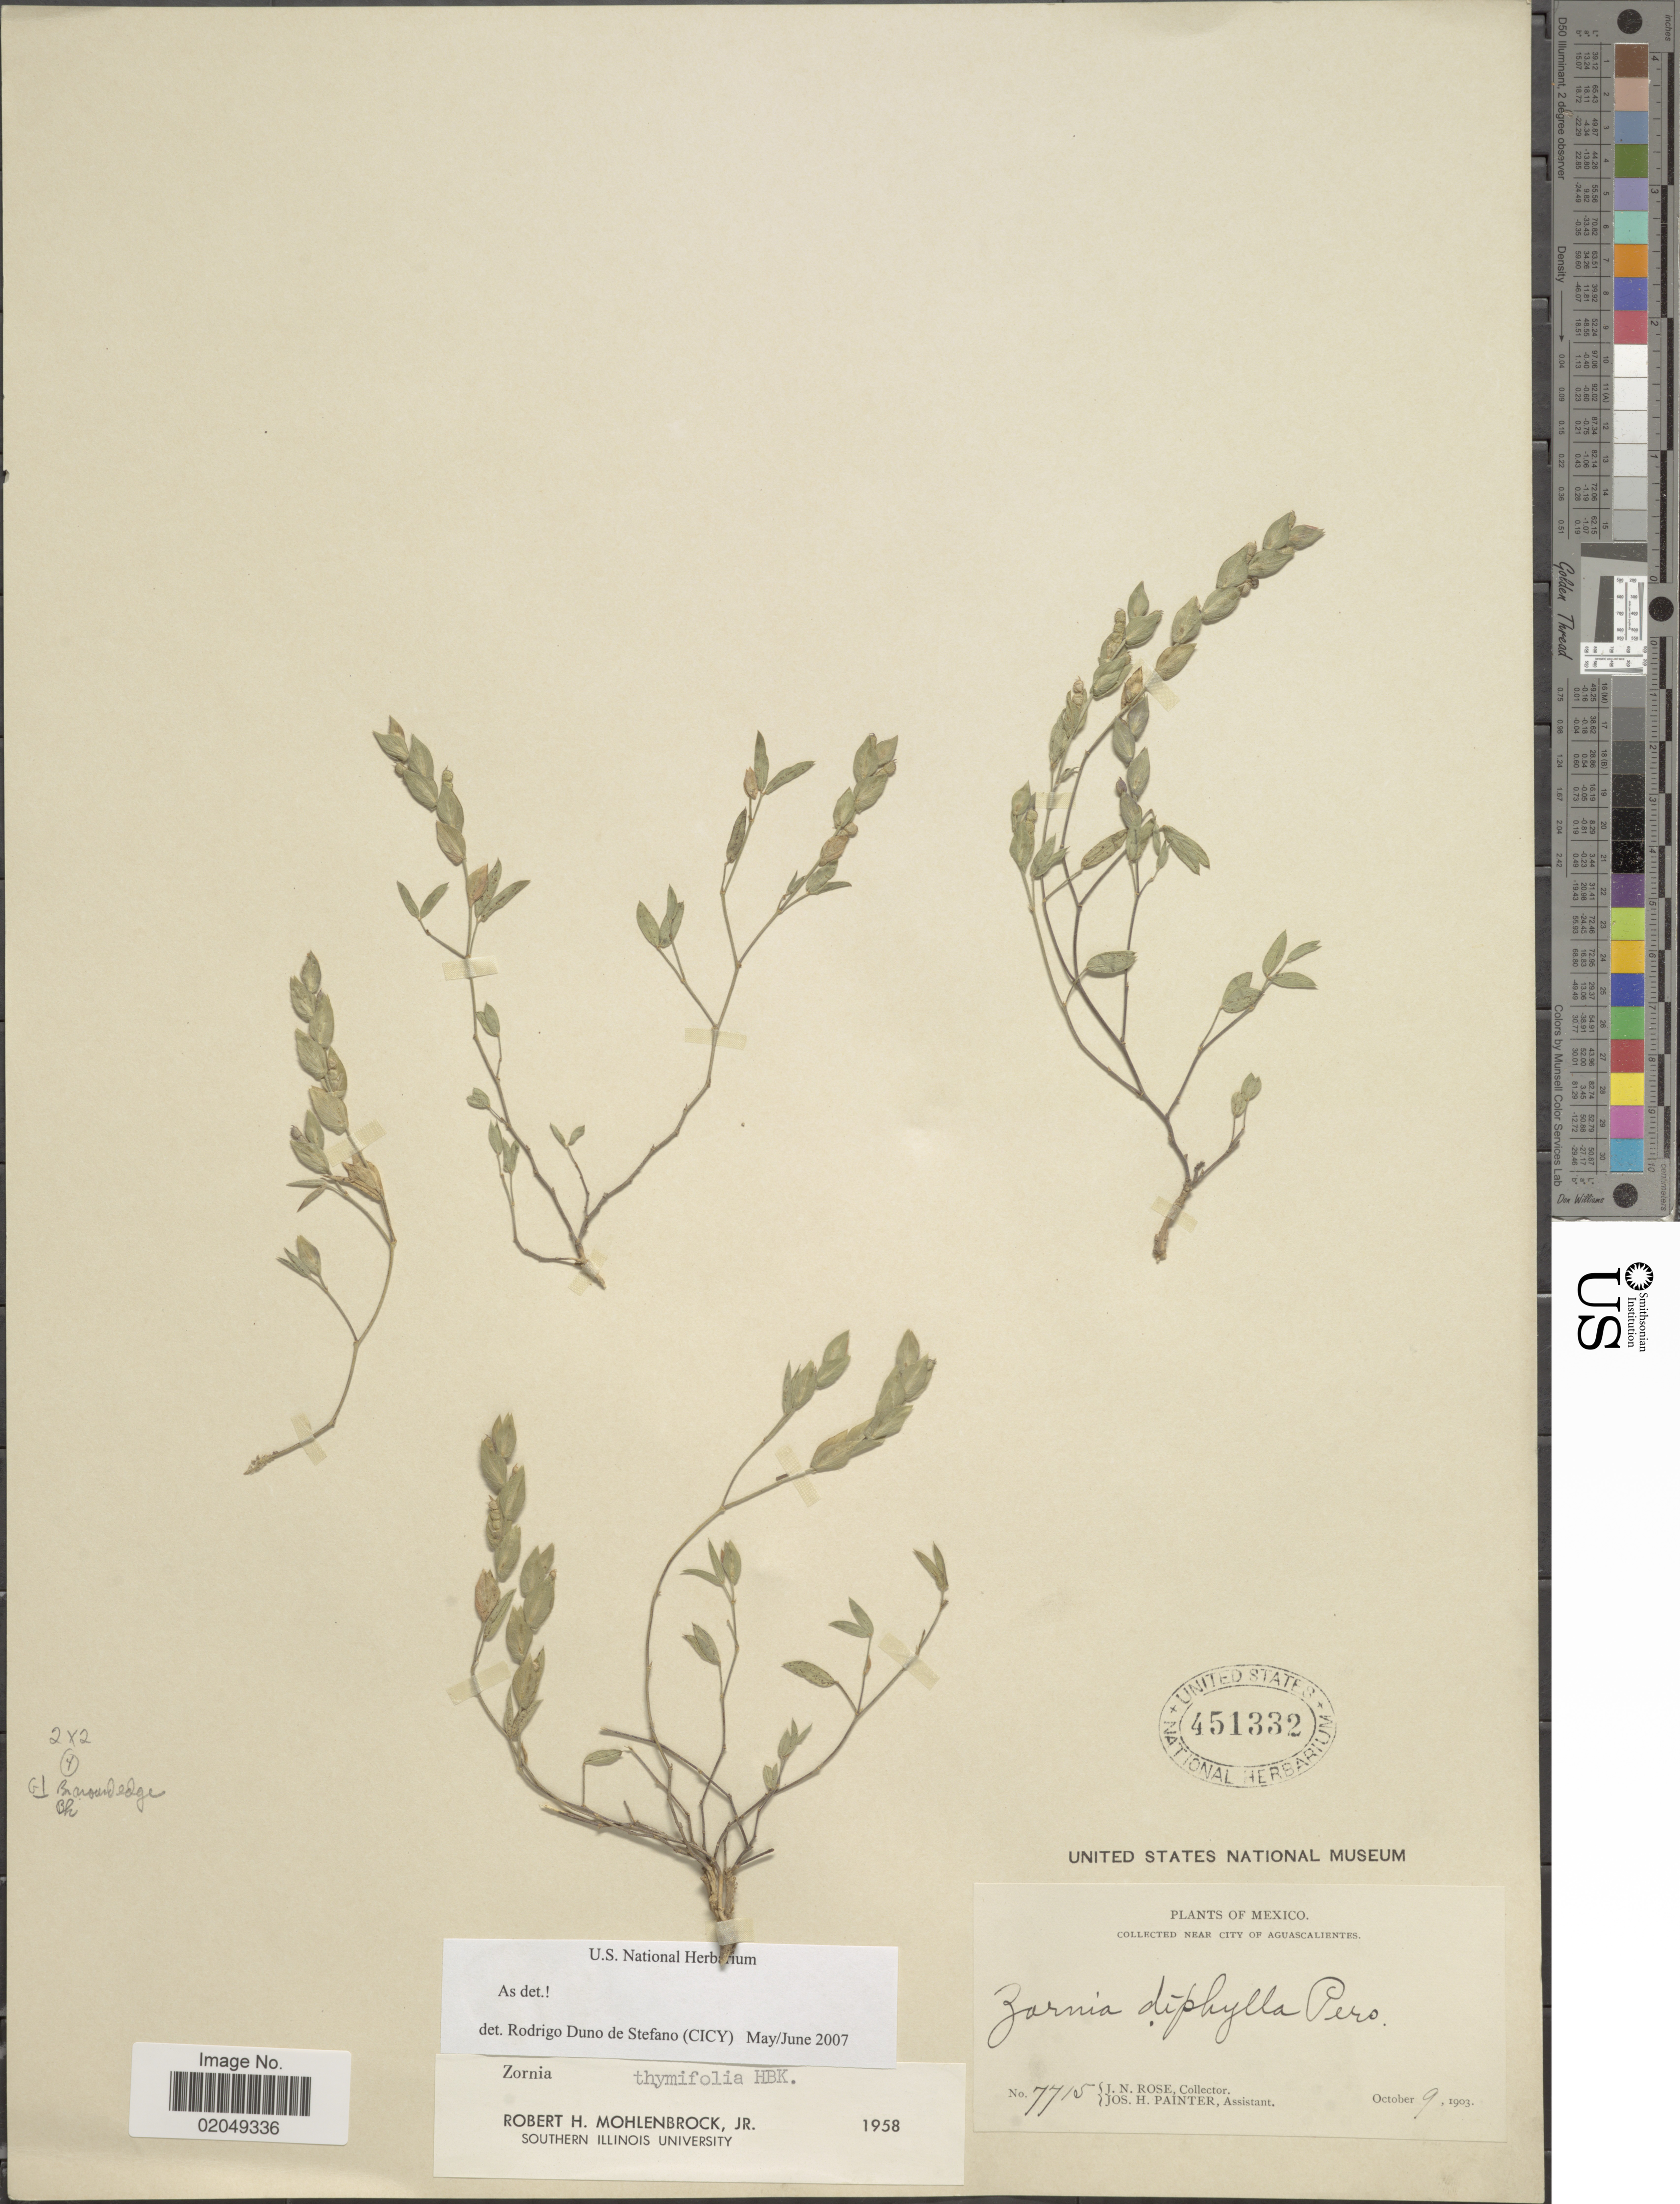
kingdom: Plantae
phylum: Tracheophyta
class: Magnoliopsida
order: Fabales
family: Fabaceae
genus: Zornia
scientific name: Zornia thymifolia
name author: Kunth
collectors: J. N. Rose & J. H. Painter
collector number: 7715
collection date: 1903-10-09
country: Mexico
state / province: Aguascalientes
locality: Near city of Aguascalientes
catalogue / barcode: US 451332